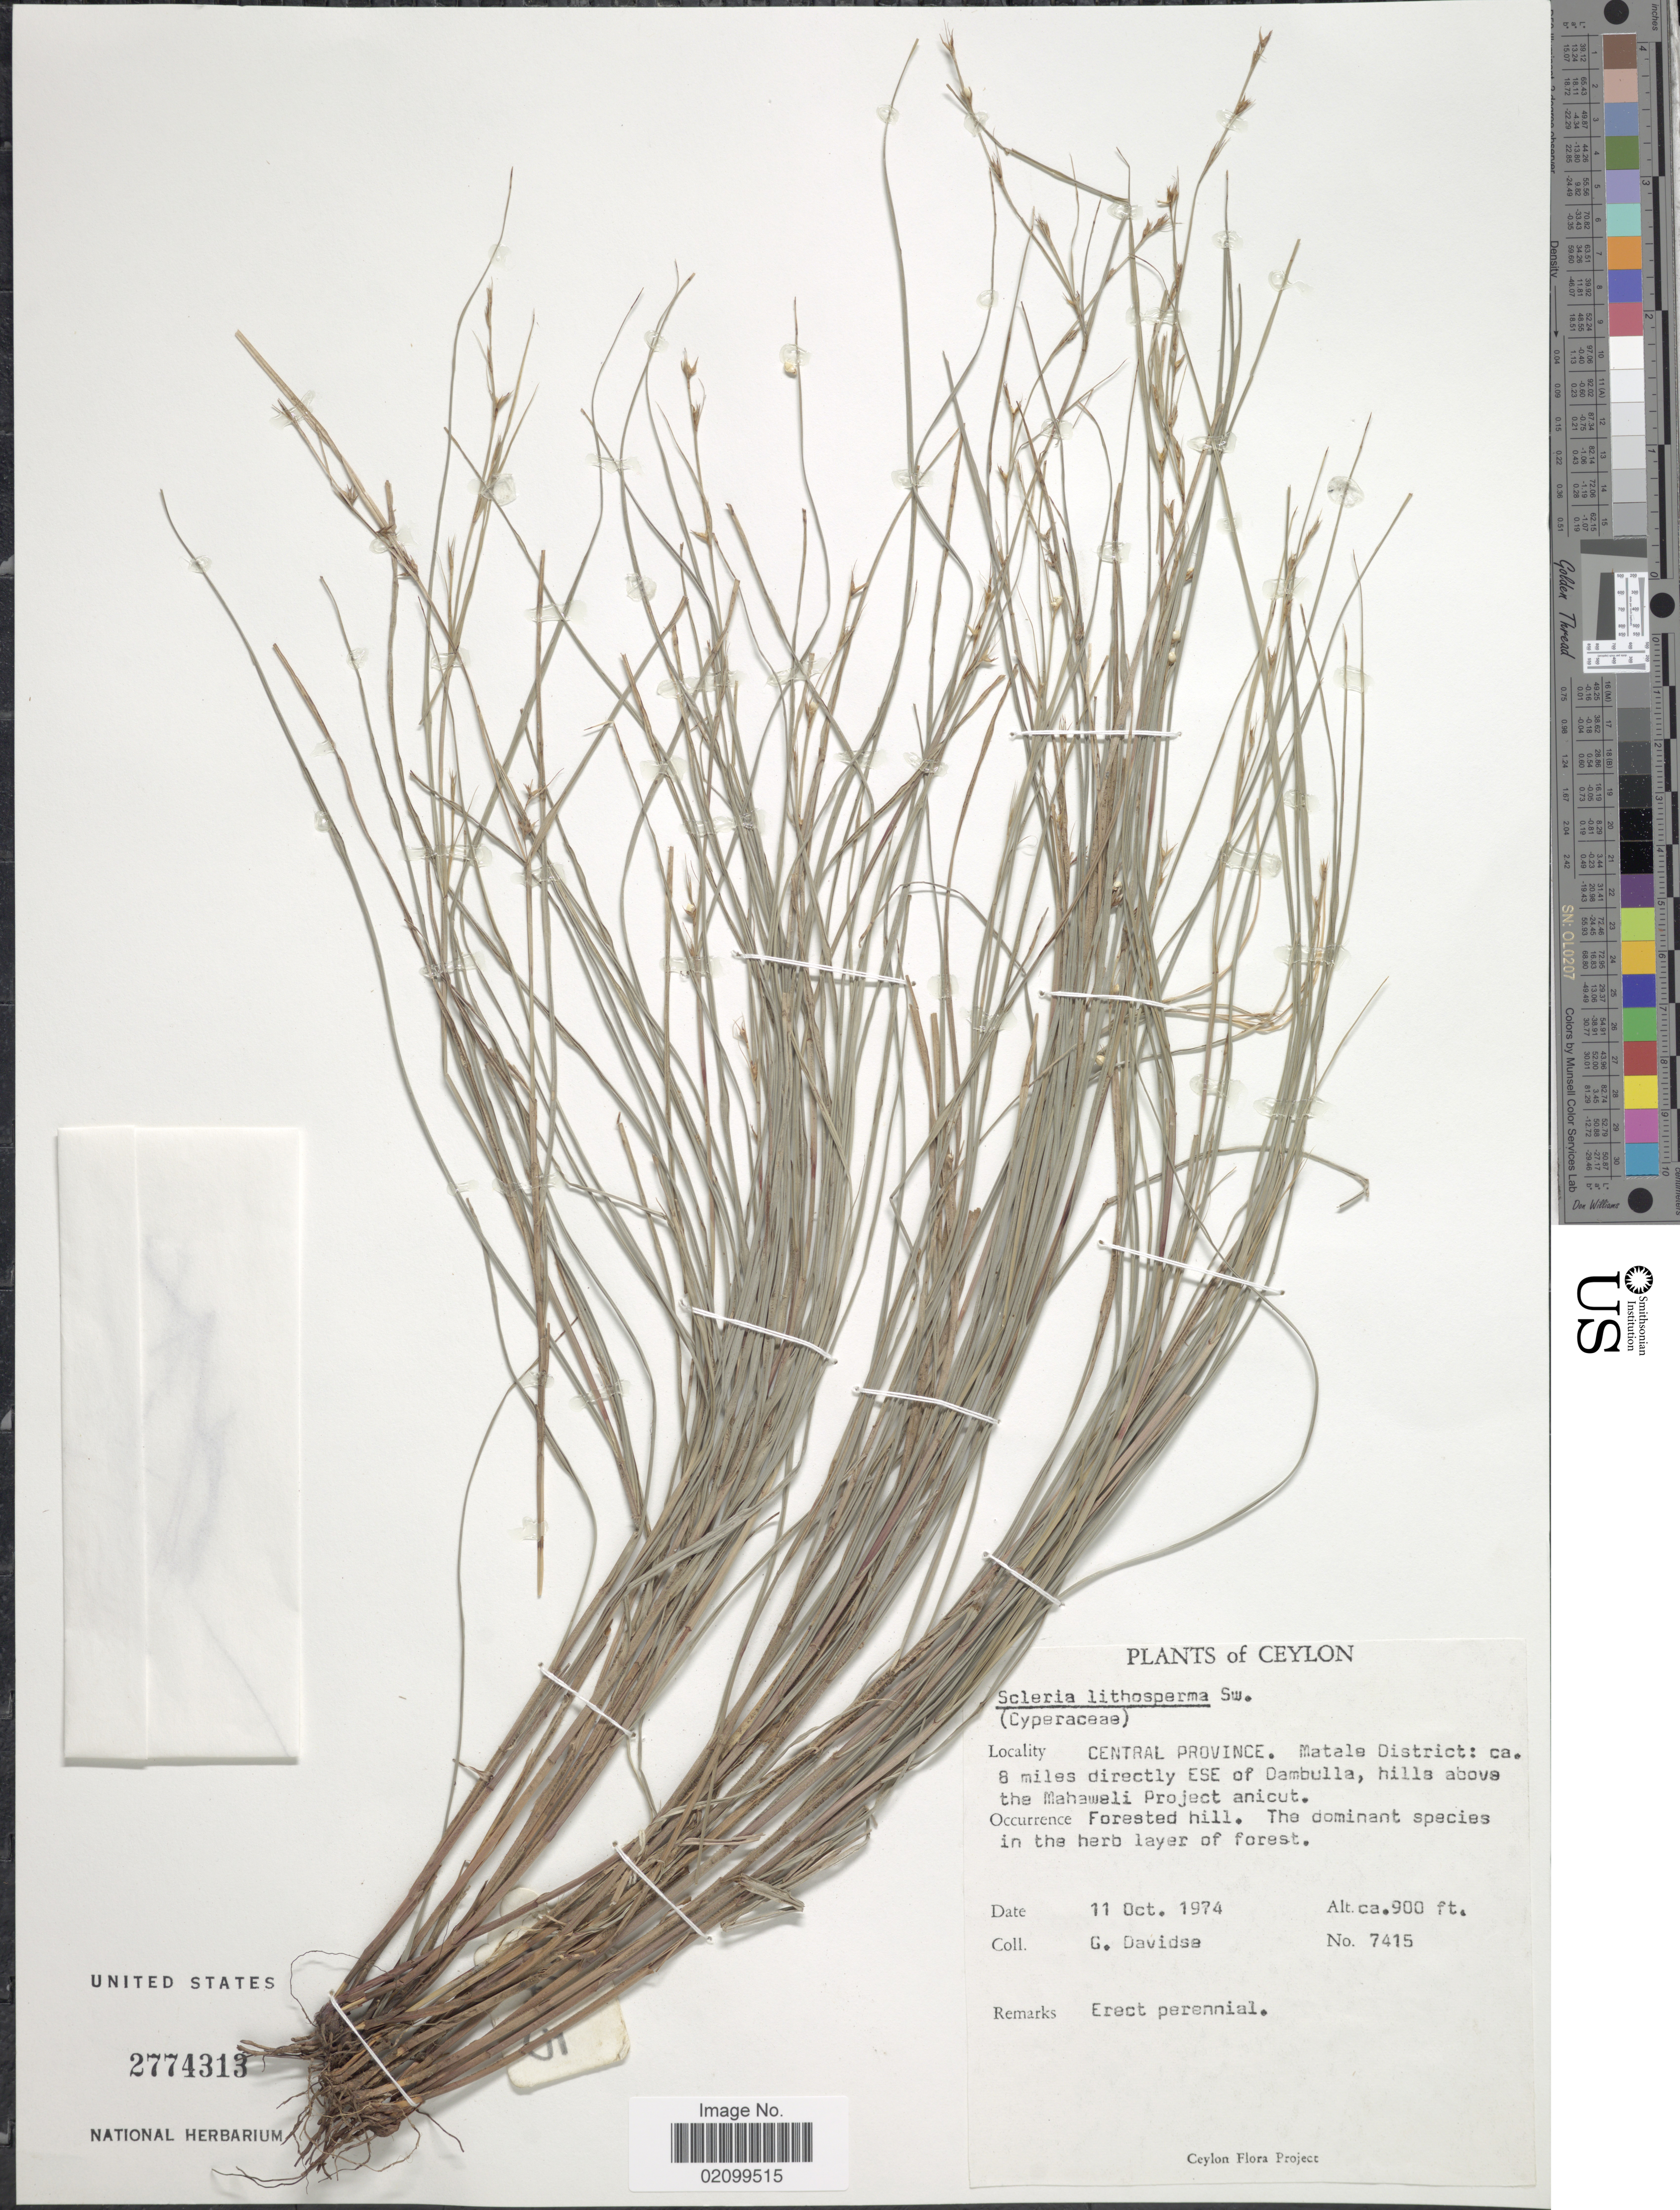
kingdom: Plantae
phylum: Tracheophyta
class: Liliopsida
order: Poales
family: Cyperaceae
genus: Scleria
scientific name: Scleria lithosperma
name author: (L.) Sw.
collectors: G. Davidse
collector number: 7415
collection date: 1974-10-11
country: Sri Lanka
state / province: Central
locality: Ceylon. Central Province: Matale District: ca. 8 miles directly ESE of Dambulla, hills above the Mahaweli Project anicut.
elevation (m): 274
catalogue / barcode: US 2774313